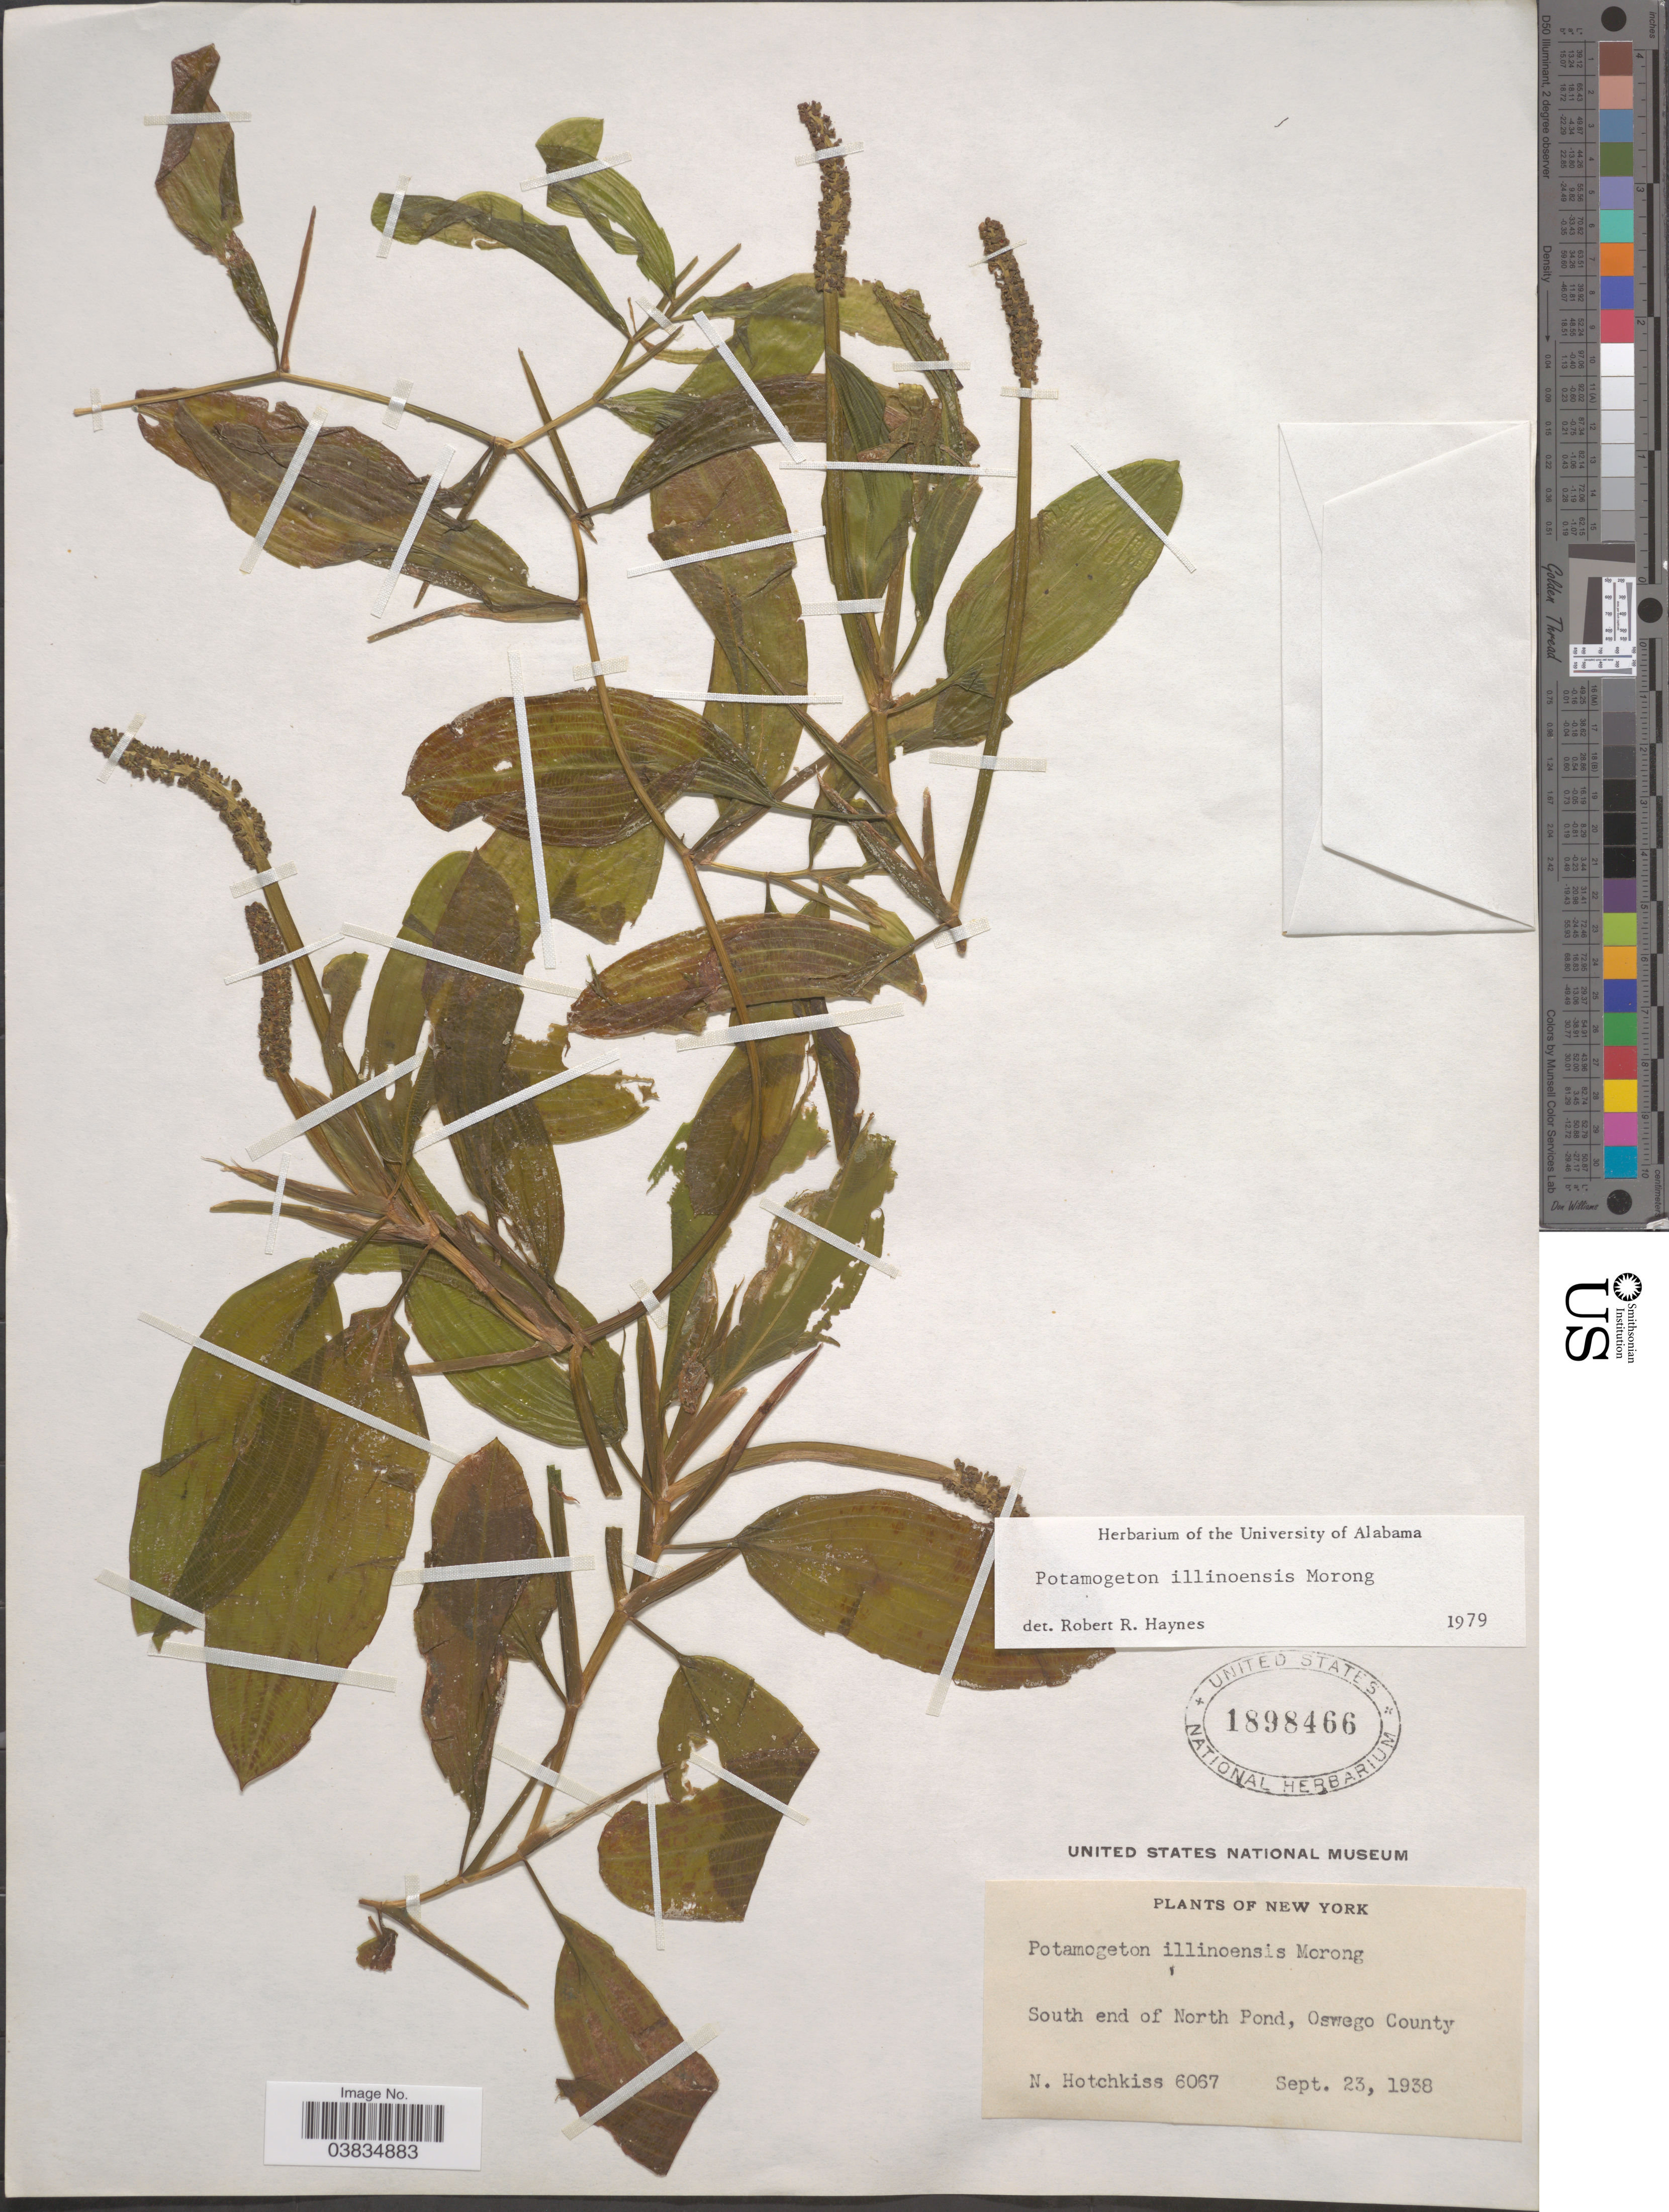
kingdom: Plantae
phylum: Tracheophyta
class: Liliopsida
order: Alismatales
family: Potamogetonaceae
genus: Potamogeton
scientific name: Potamogeton illinoensis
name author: Morong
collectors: N. Hotchkiss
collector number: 6067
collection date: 1938-09-23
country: United States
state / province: New York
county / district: Oswego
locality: South end of North Pond.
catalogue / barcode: US 1898466